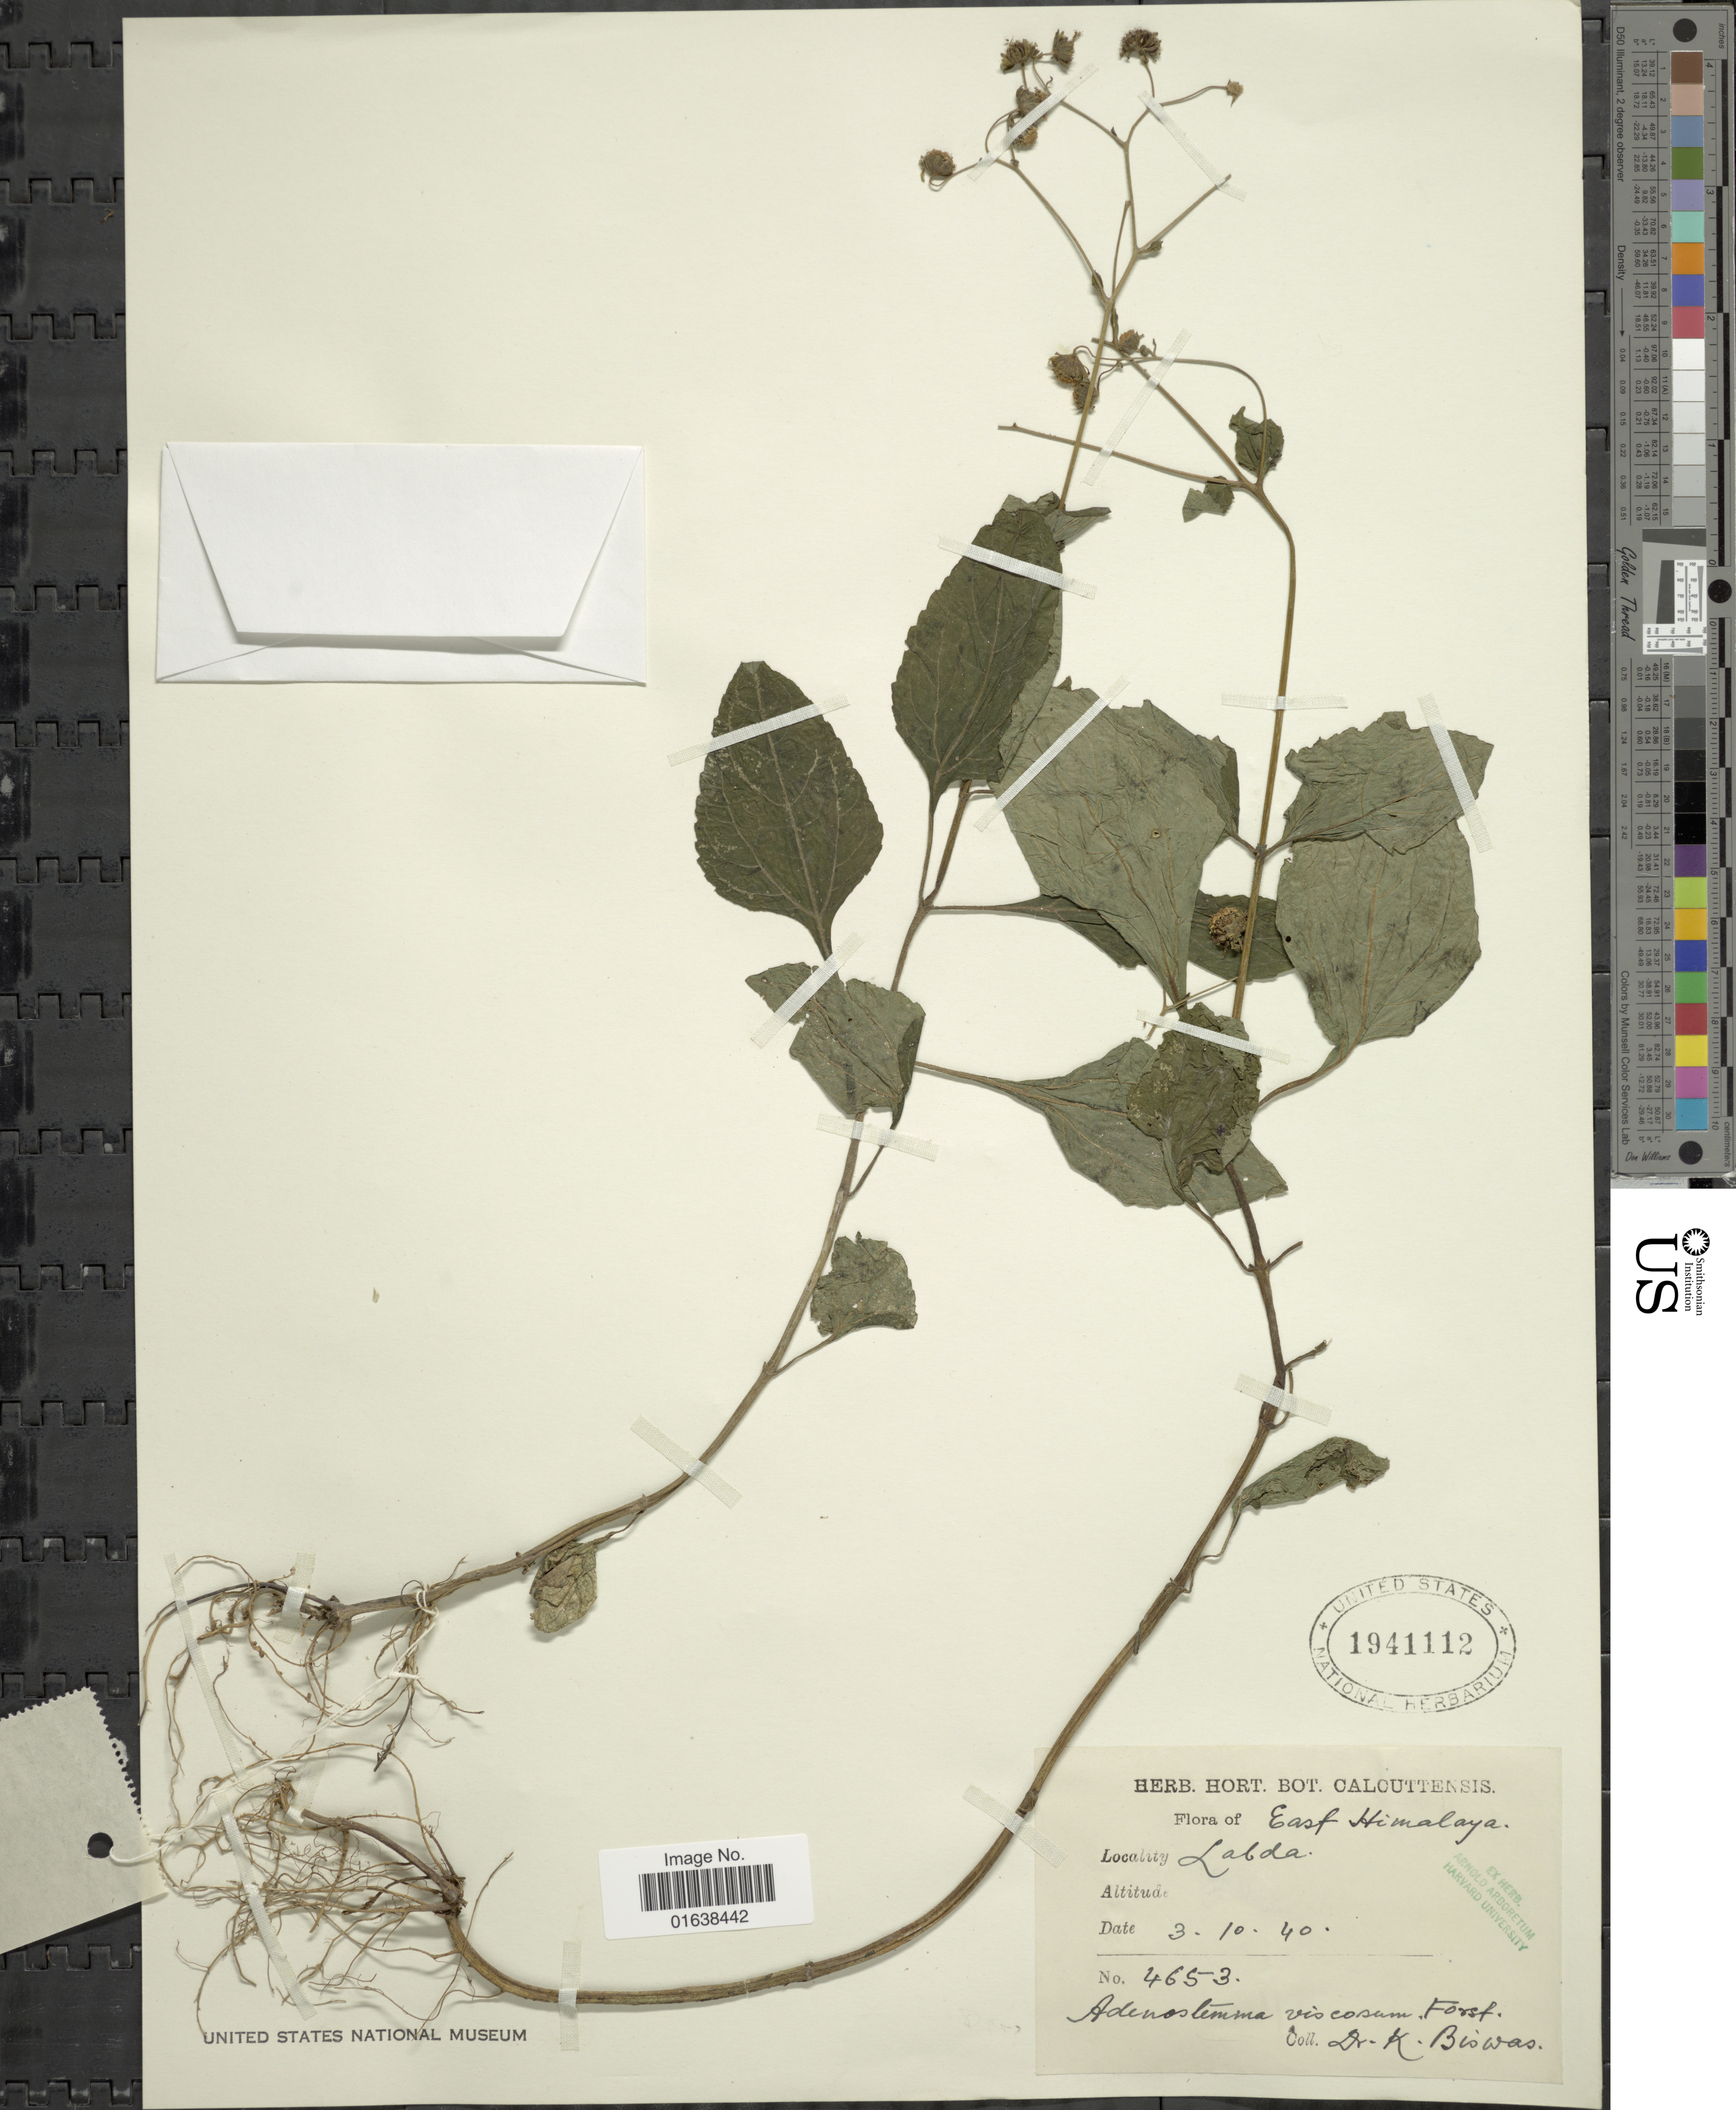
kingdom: Plantae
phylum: Tracheophyta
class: Magnoliopsida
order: Asterales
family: Asteraceae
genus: Adenostemma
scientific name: Adenostemma lavenia var. lavenia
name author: Kuntze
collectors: K. Biswas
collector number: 4653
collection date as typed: Transcribed d/m/y: 3/10/40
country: India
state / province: Chhattisgarh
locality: East Himalaya. Lalda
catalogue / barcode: US 1941112